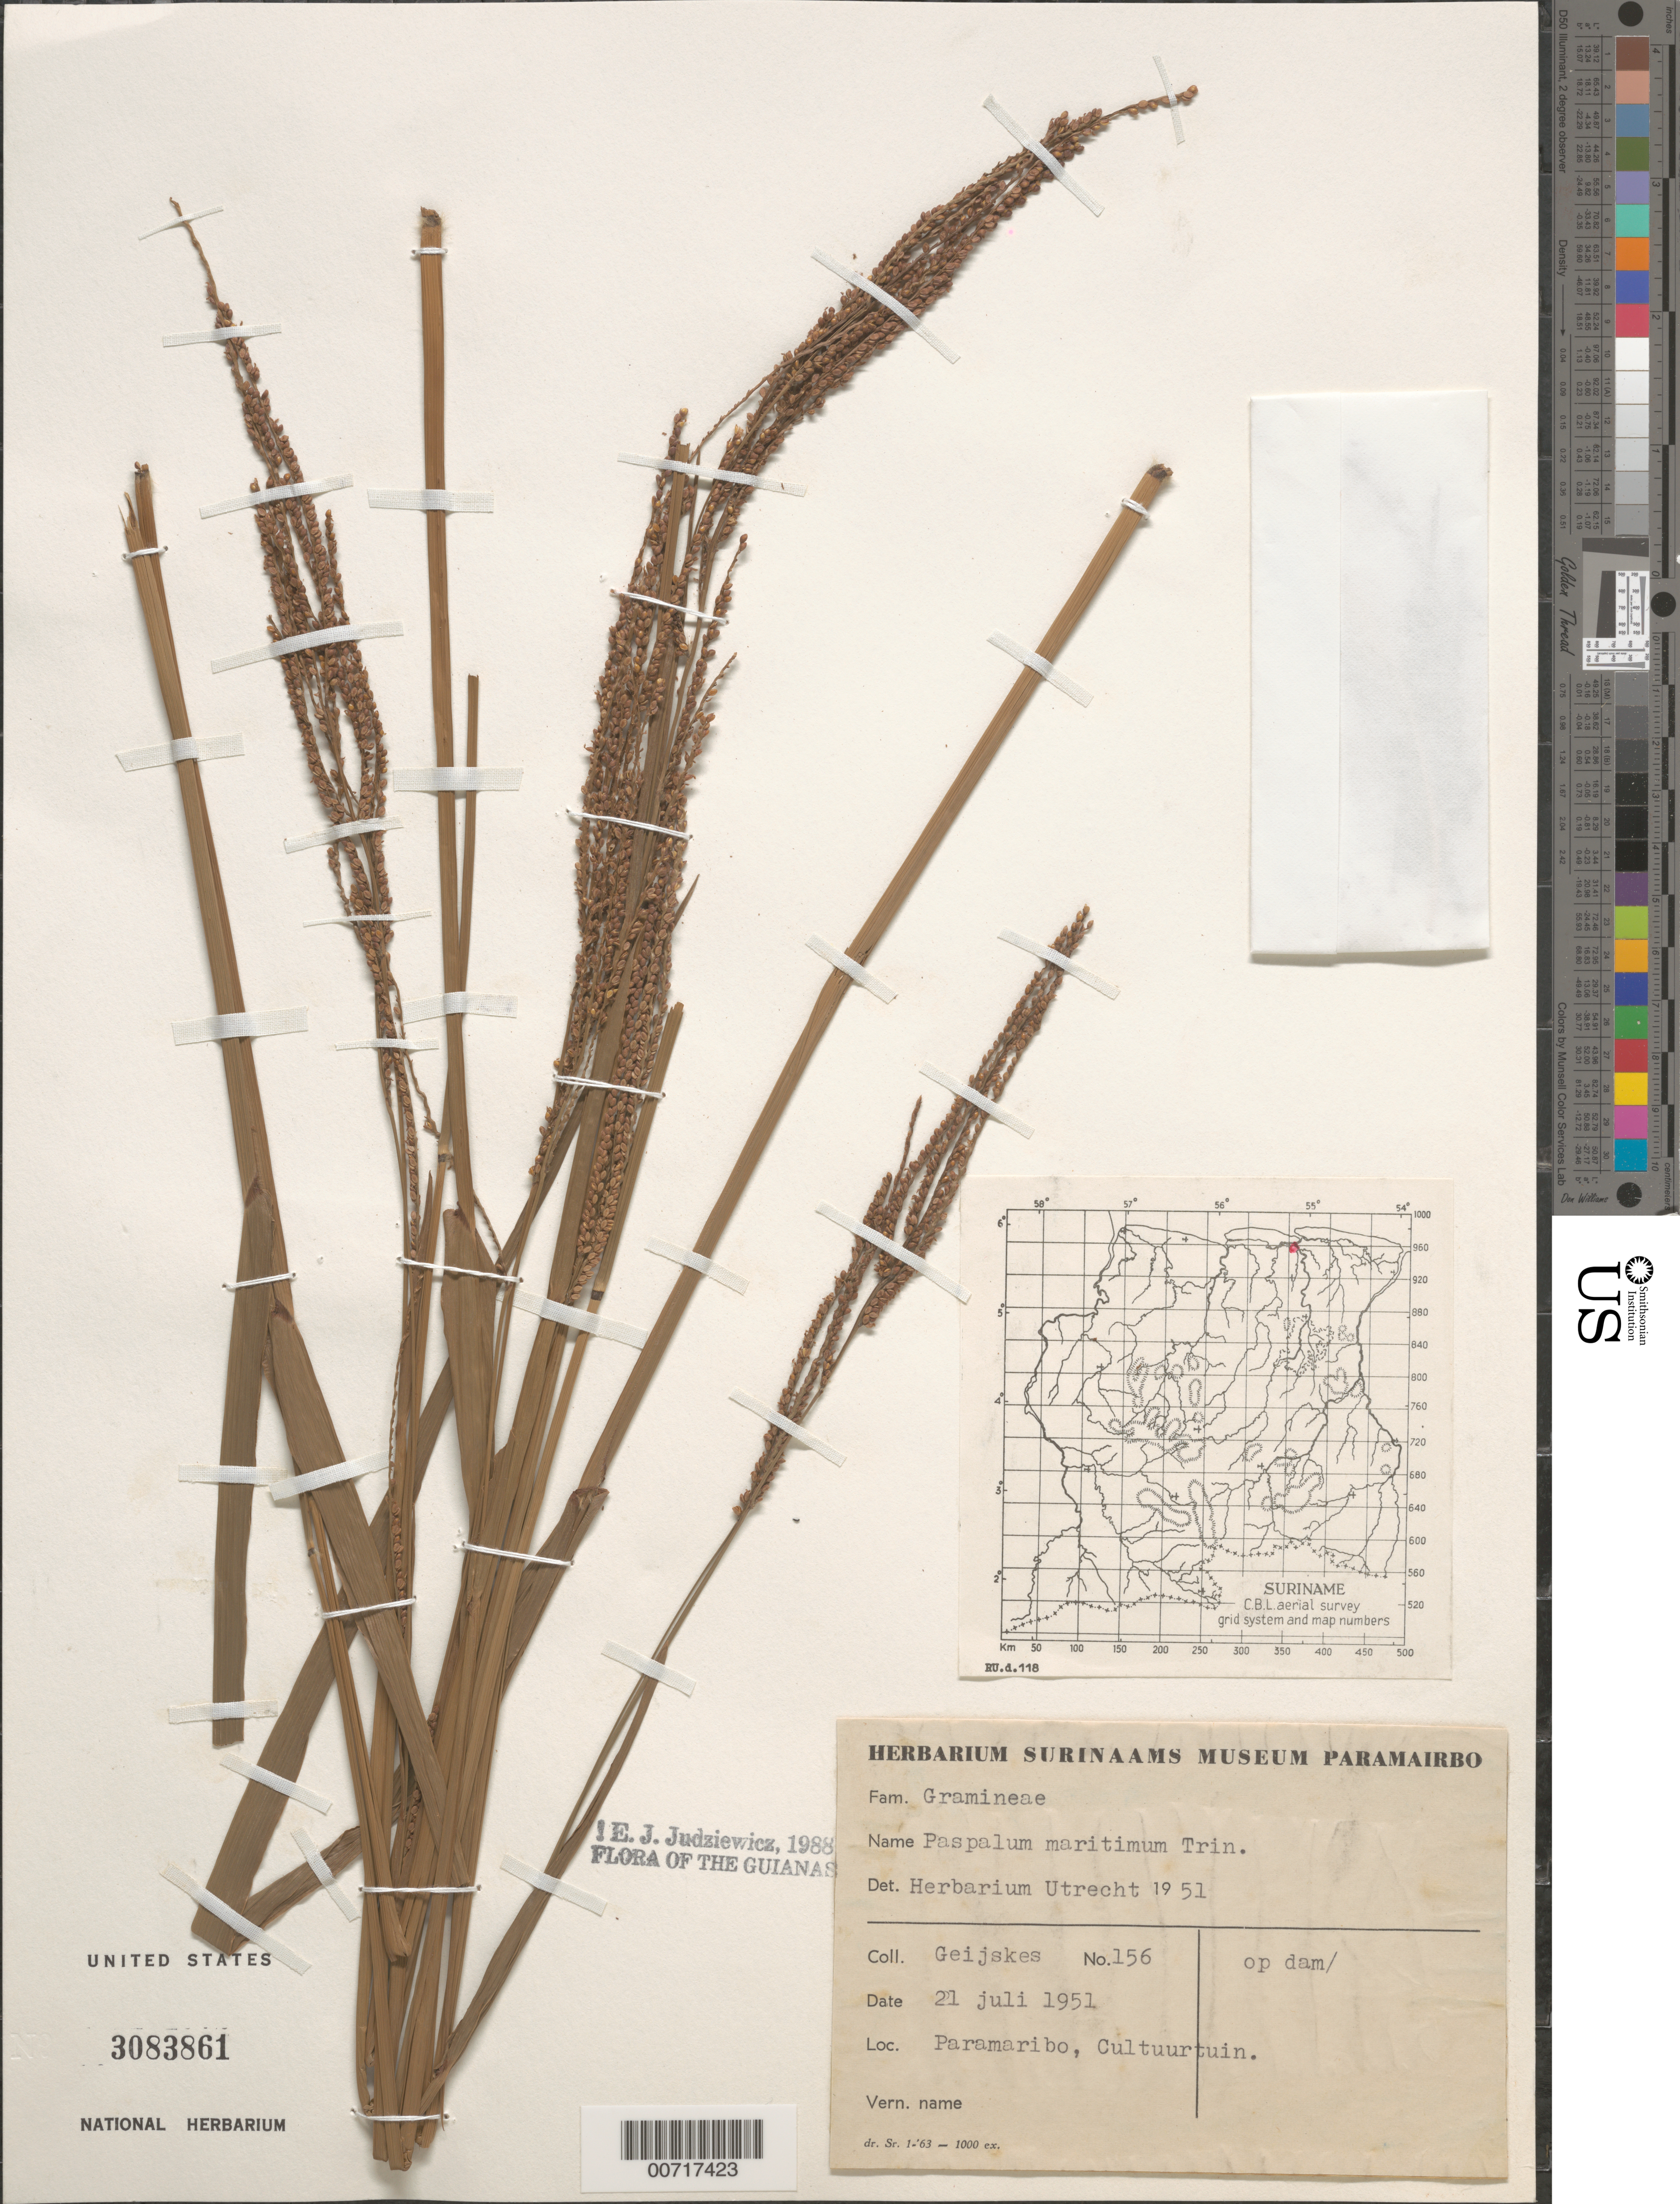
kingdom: Plantae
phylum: Tracheophyta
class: Liliopsida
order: Poales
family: Poaceae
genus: Paspalum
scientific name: Paspalum maritimum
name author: Trin.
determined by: Judziewicz, E. J.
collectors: D. Geijskes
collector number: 156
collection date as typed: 21-Jul-51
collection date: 1951-07-21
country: Suriname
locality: Paramaribo, Cultuurtuin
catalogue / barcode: US 3083861